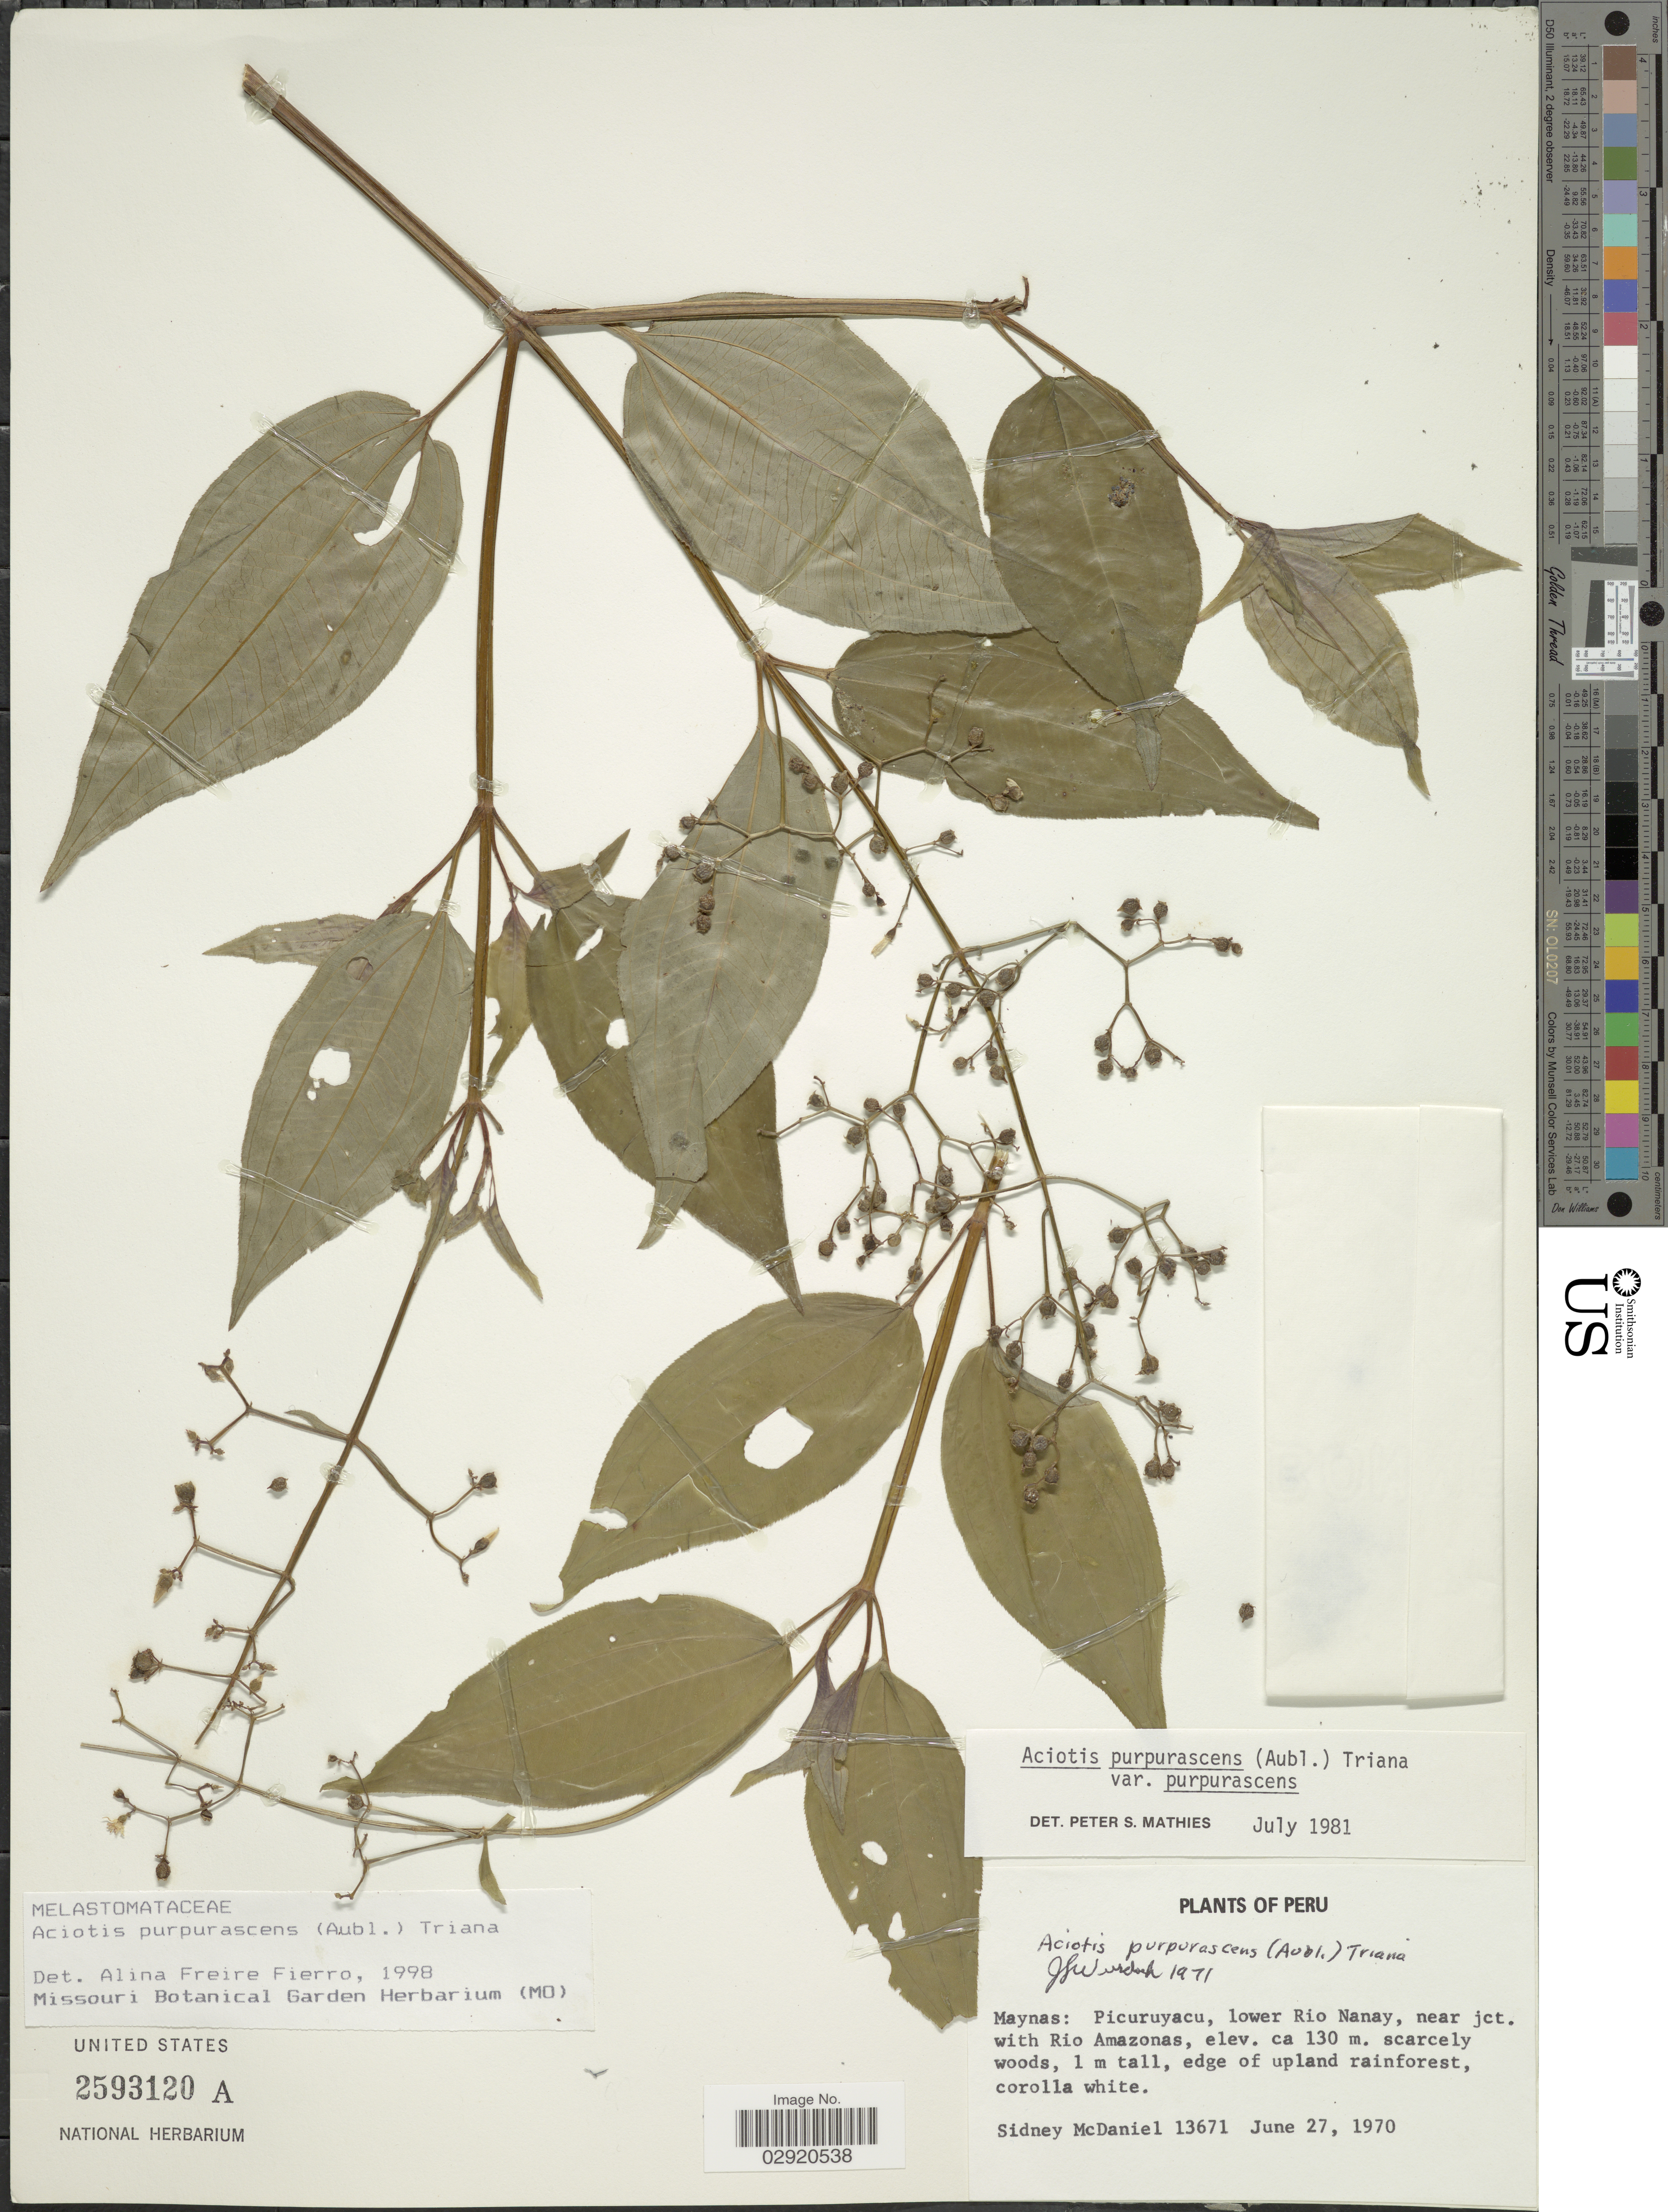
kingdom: Plantae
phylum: Tracheophyta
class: Magnoliopsida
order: Myrtales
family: Melastomataceae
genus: Aciotis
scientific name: Aciotis purpurascens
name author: (Aubl.) Triana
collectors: S. McDaniel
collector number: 13671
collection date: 1970-06-27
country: Peru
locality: Maynas: Picuruyacu, lower Rio Nanay, near jct. with Rio Amazonas.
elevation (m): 130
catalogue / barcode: US 2593120A